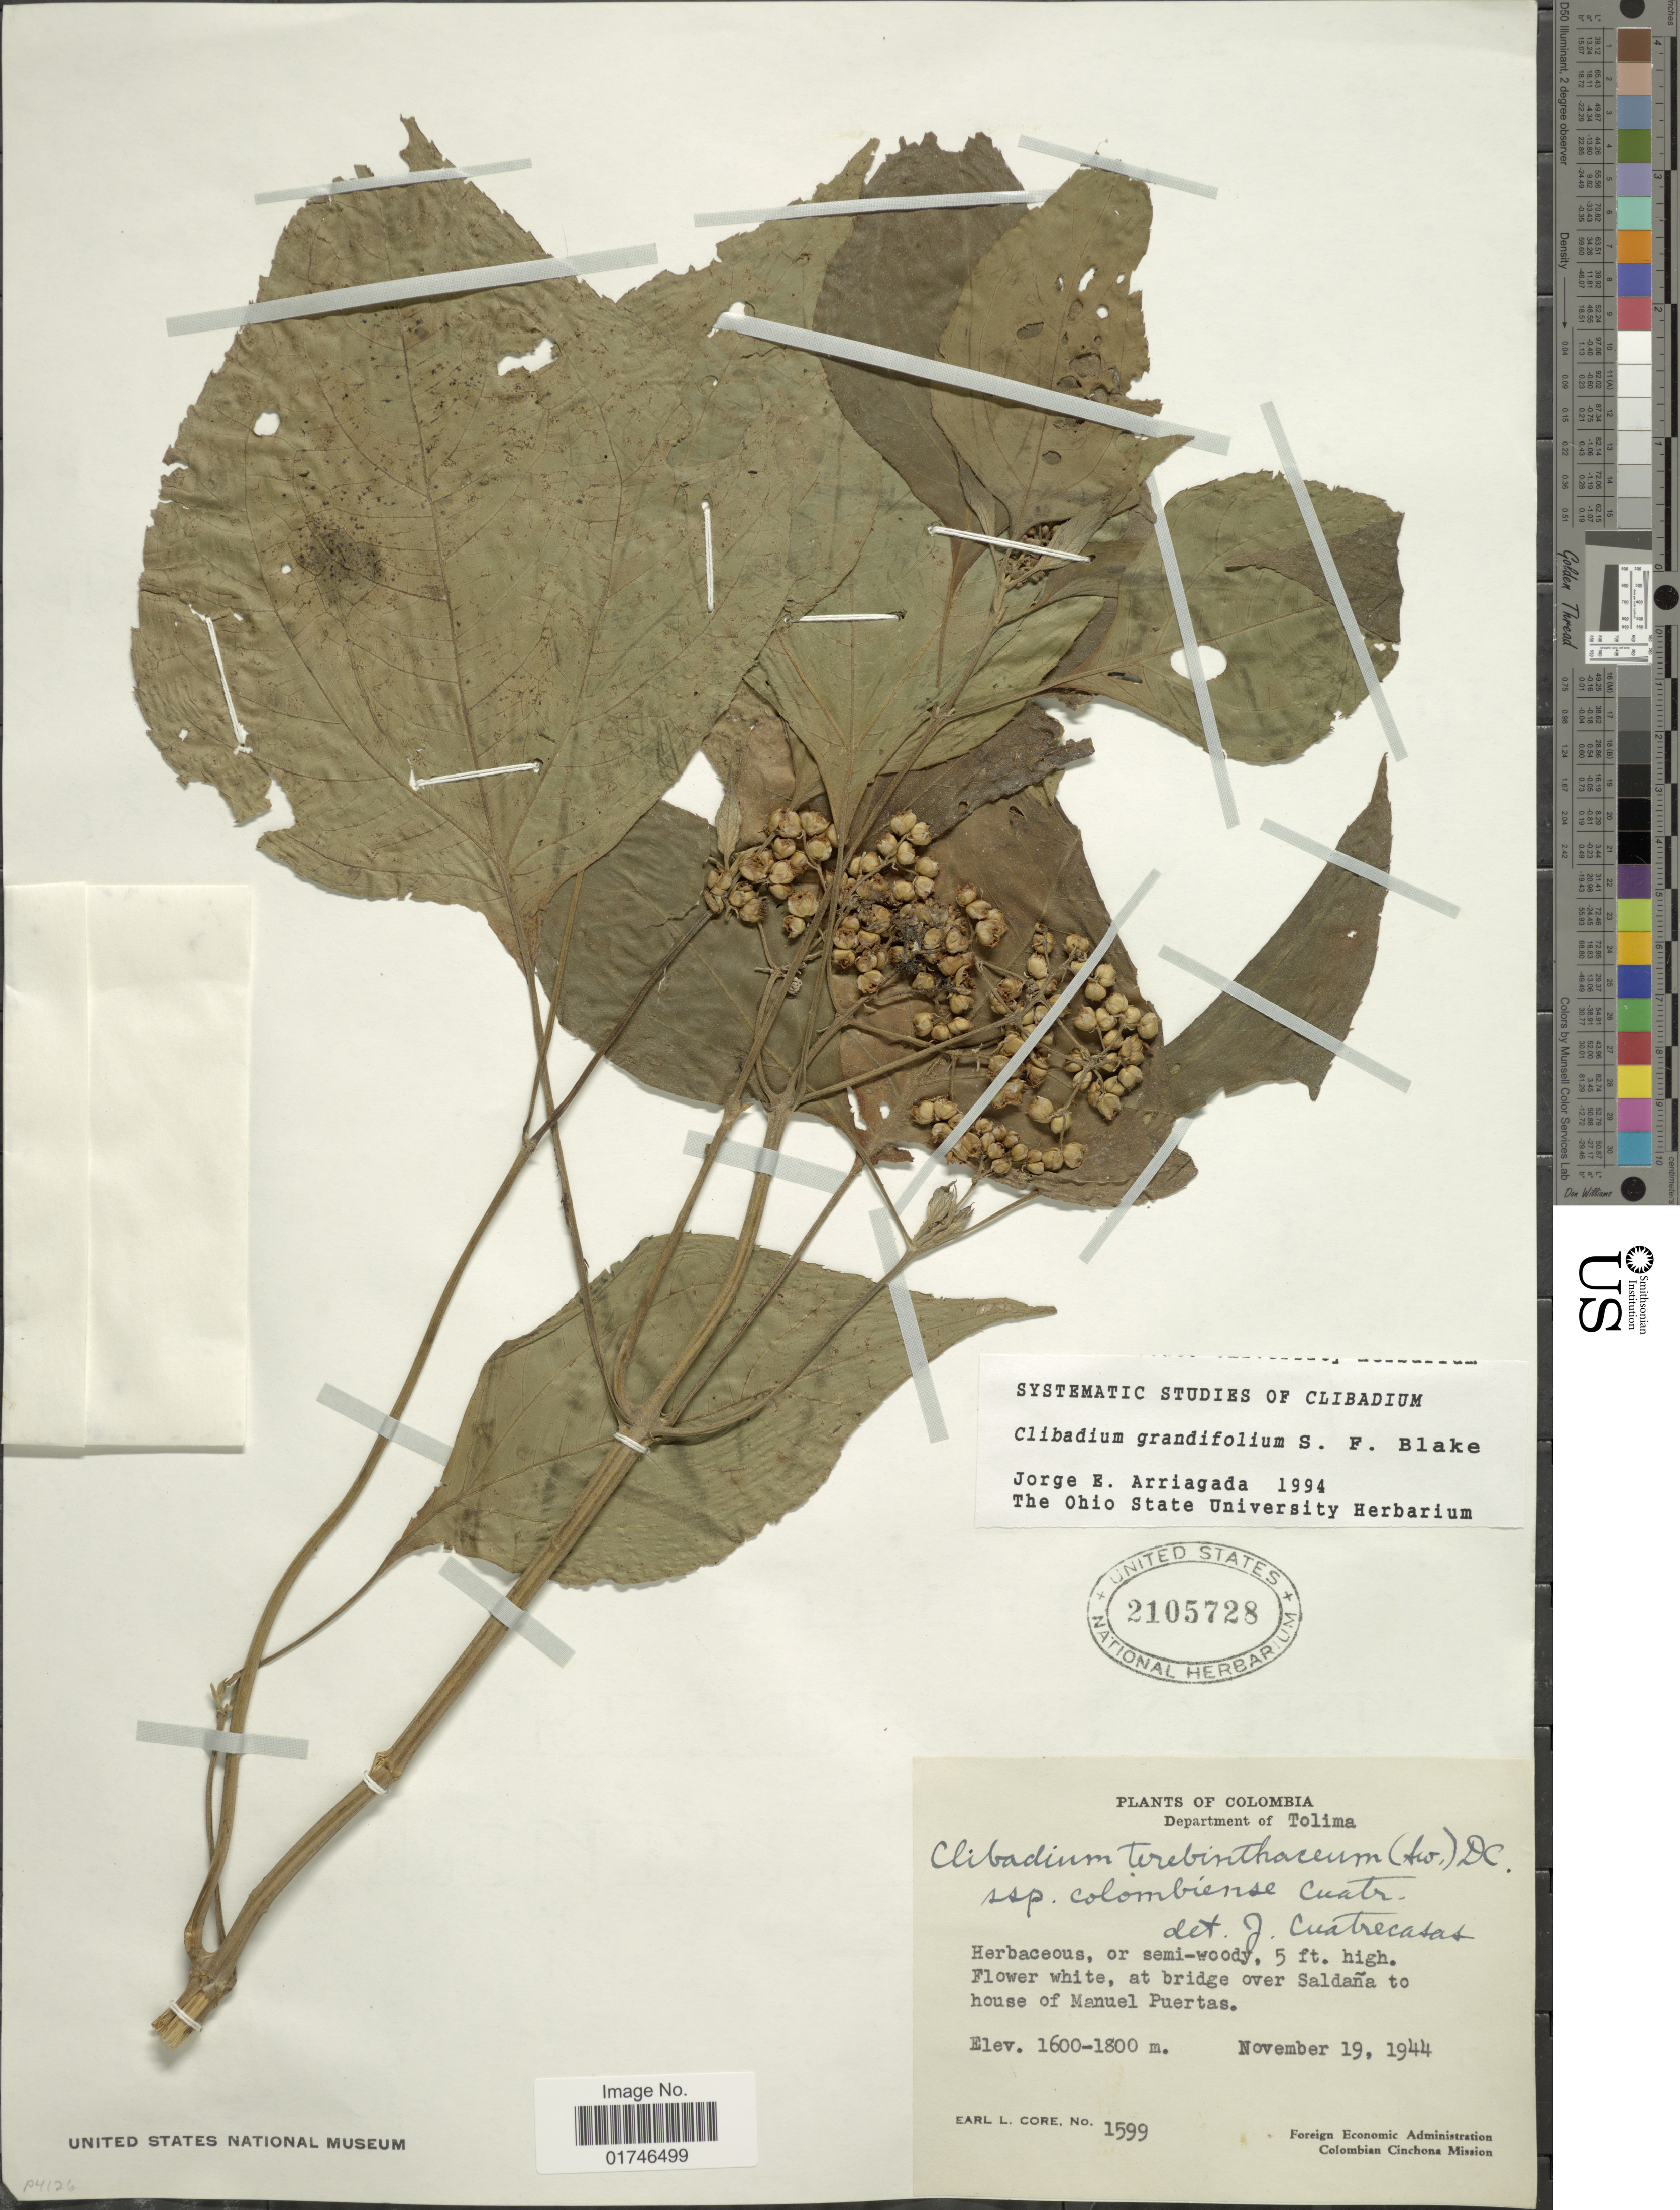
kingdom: Plantae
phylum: Tracheophyta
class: Magnoliopsida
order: Asterales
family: Asteraceae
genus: Clibadium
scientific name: Clibadium grandifolium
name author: S.F. Blake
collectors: E. L. Core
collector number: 1599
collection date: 1944-11-19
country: Colombia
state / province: Tolima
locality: Department of Tolima. at bridge over Saldana to house of Manuel Puertas.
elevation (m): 1600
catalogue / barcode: US 2105728